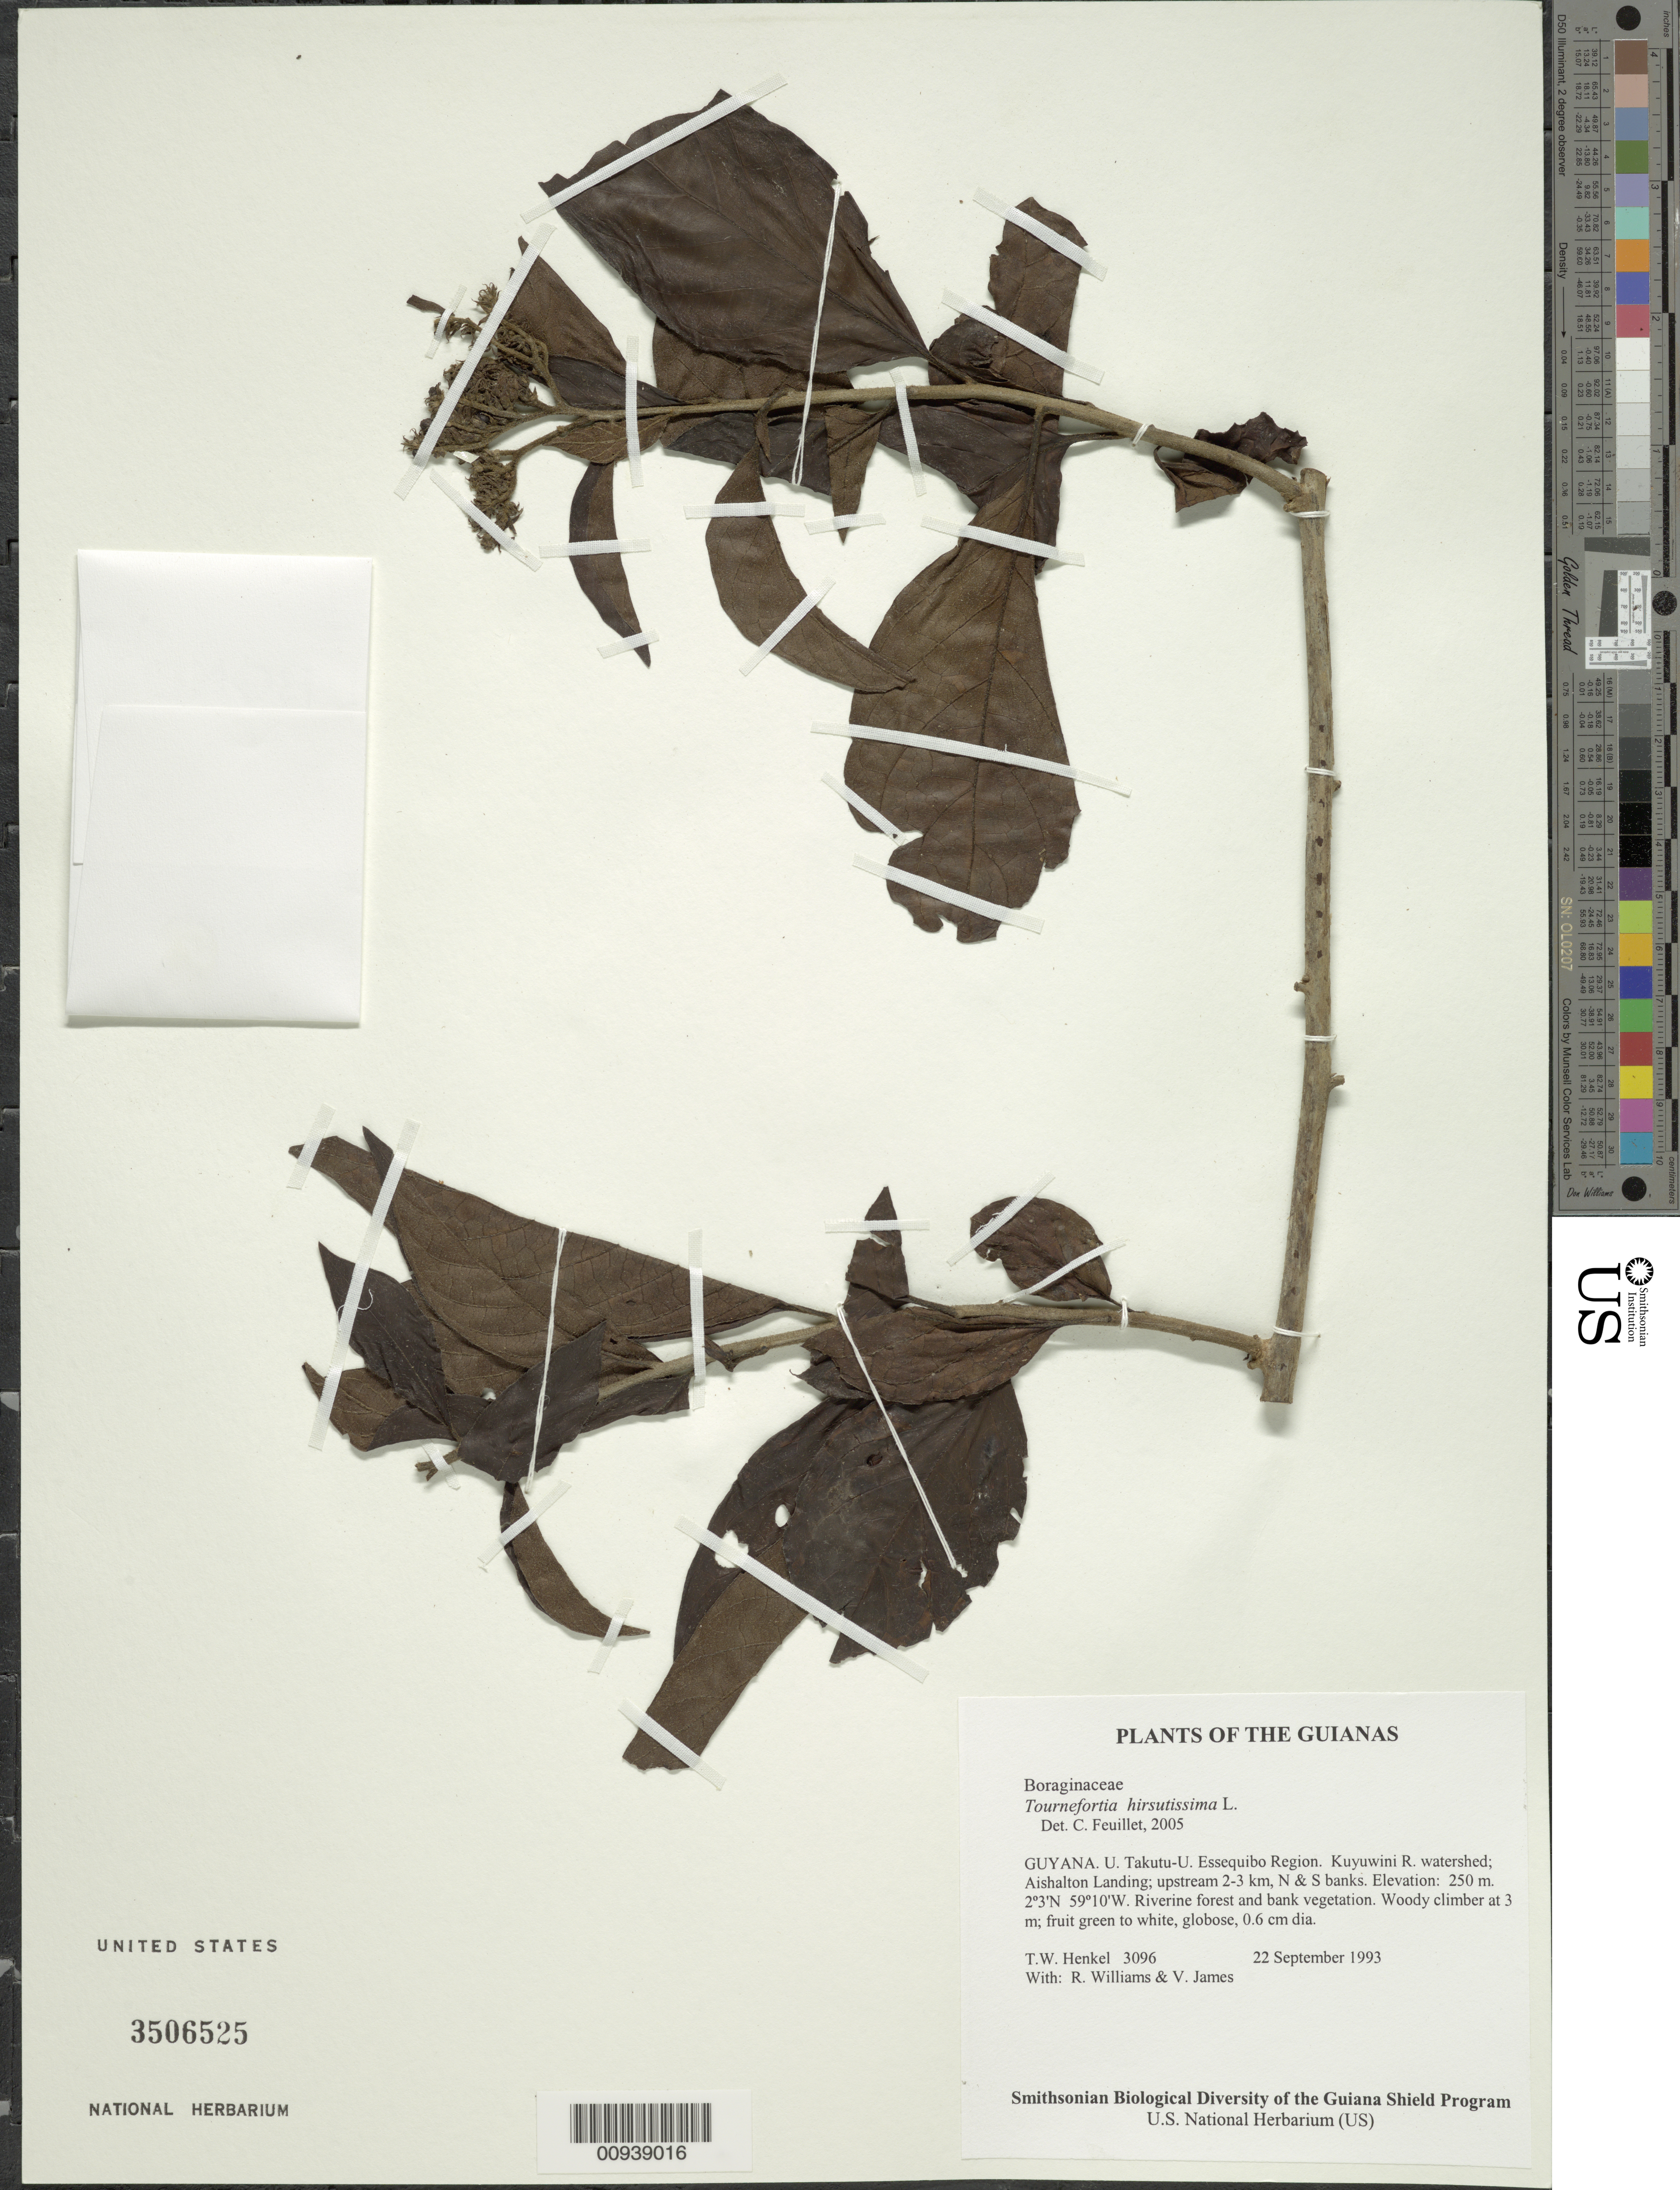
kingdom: Plantae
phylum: Tracheophyta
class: Magnoliopsida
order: Boraginales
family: Heliotropiaceae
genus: Tournefortia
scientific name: Tournefortia hirsutissima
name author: L.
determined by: Feuillet, C.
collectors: T. Henkel, R. Williams & V. James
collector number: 3096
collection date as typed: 22 September 1993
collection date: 1993-09-22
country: Guyana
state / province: U. Takutu-U. Essequibo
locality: Kuyuwini R. watershed; Aishalton Landing; upstream 2-3 km, N & S banks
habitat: Riverine forest and bank vegetation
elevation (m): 250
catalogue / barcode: US 3506525